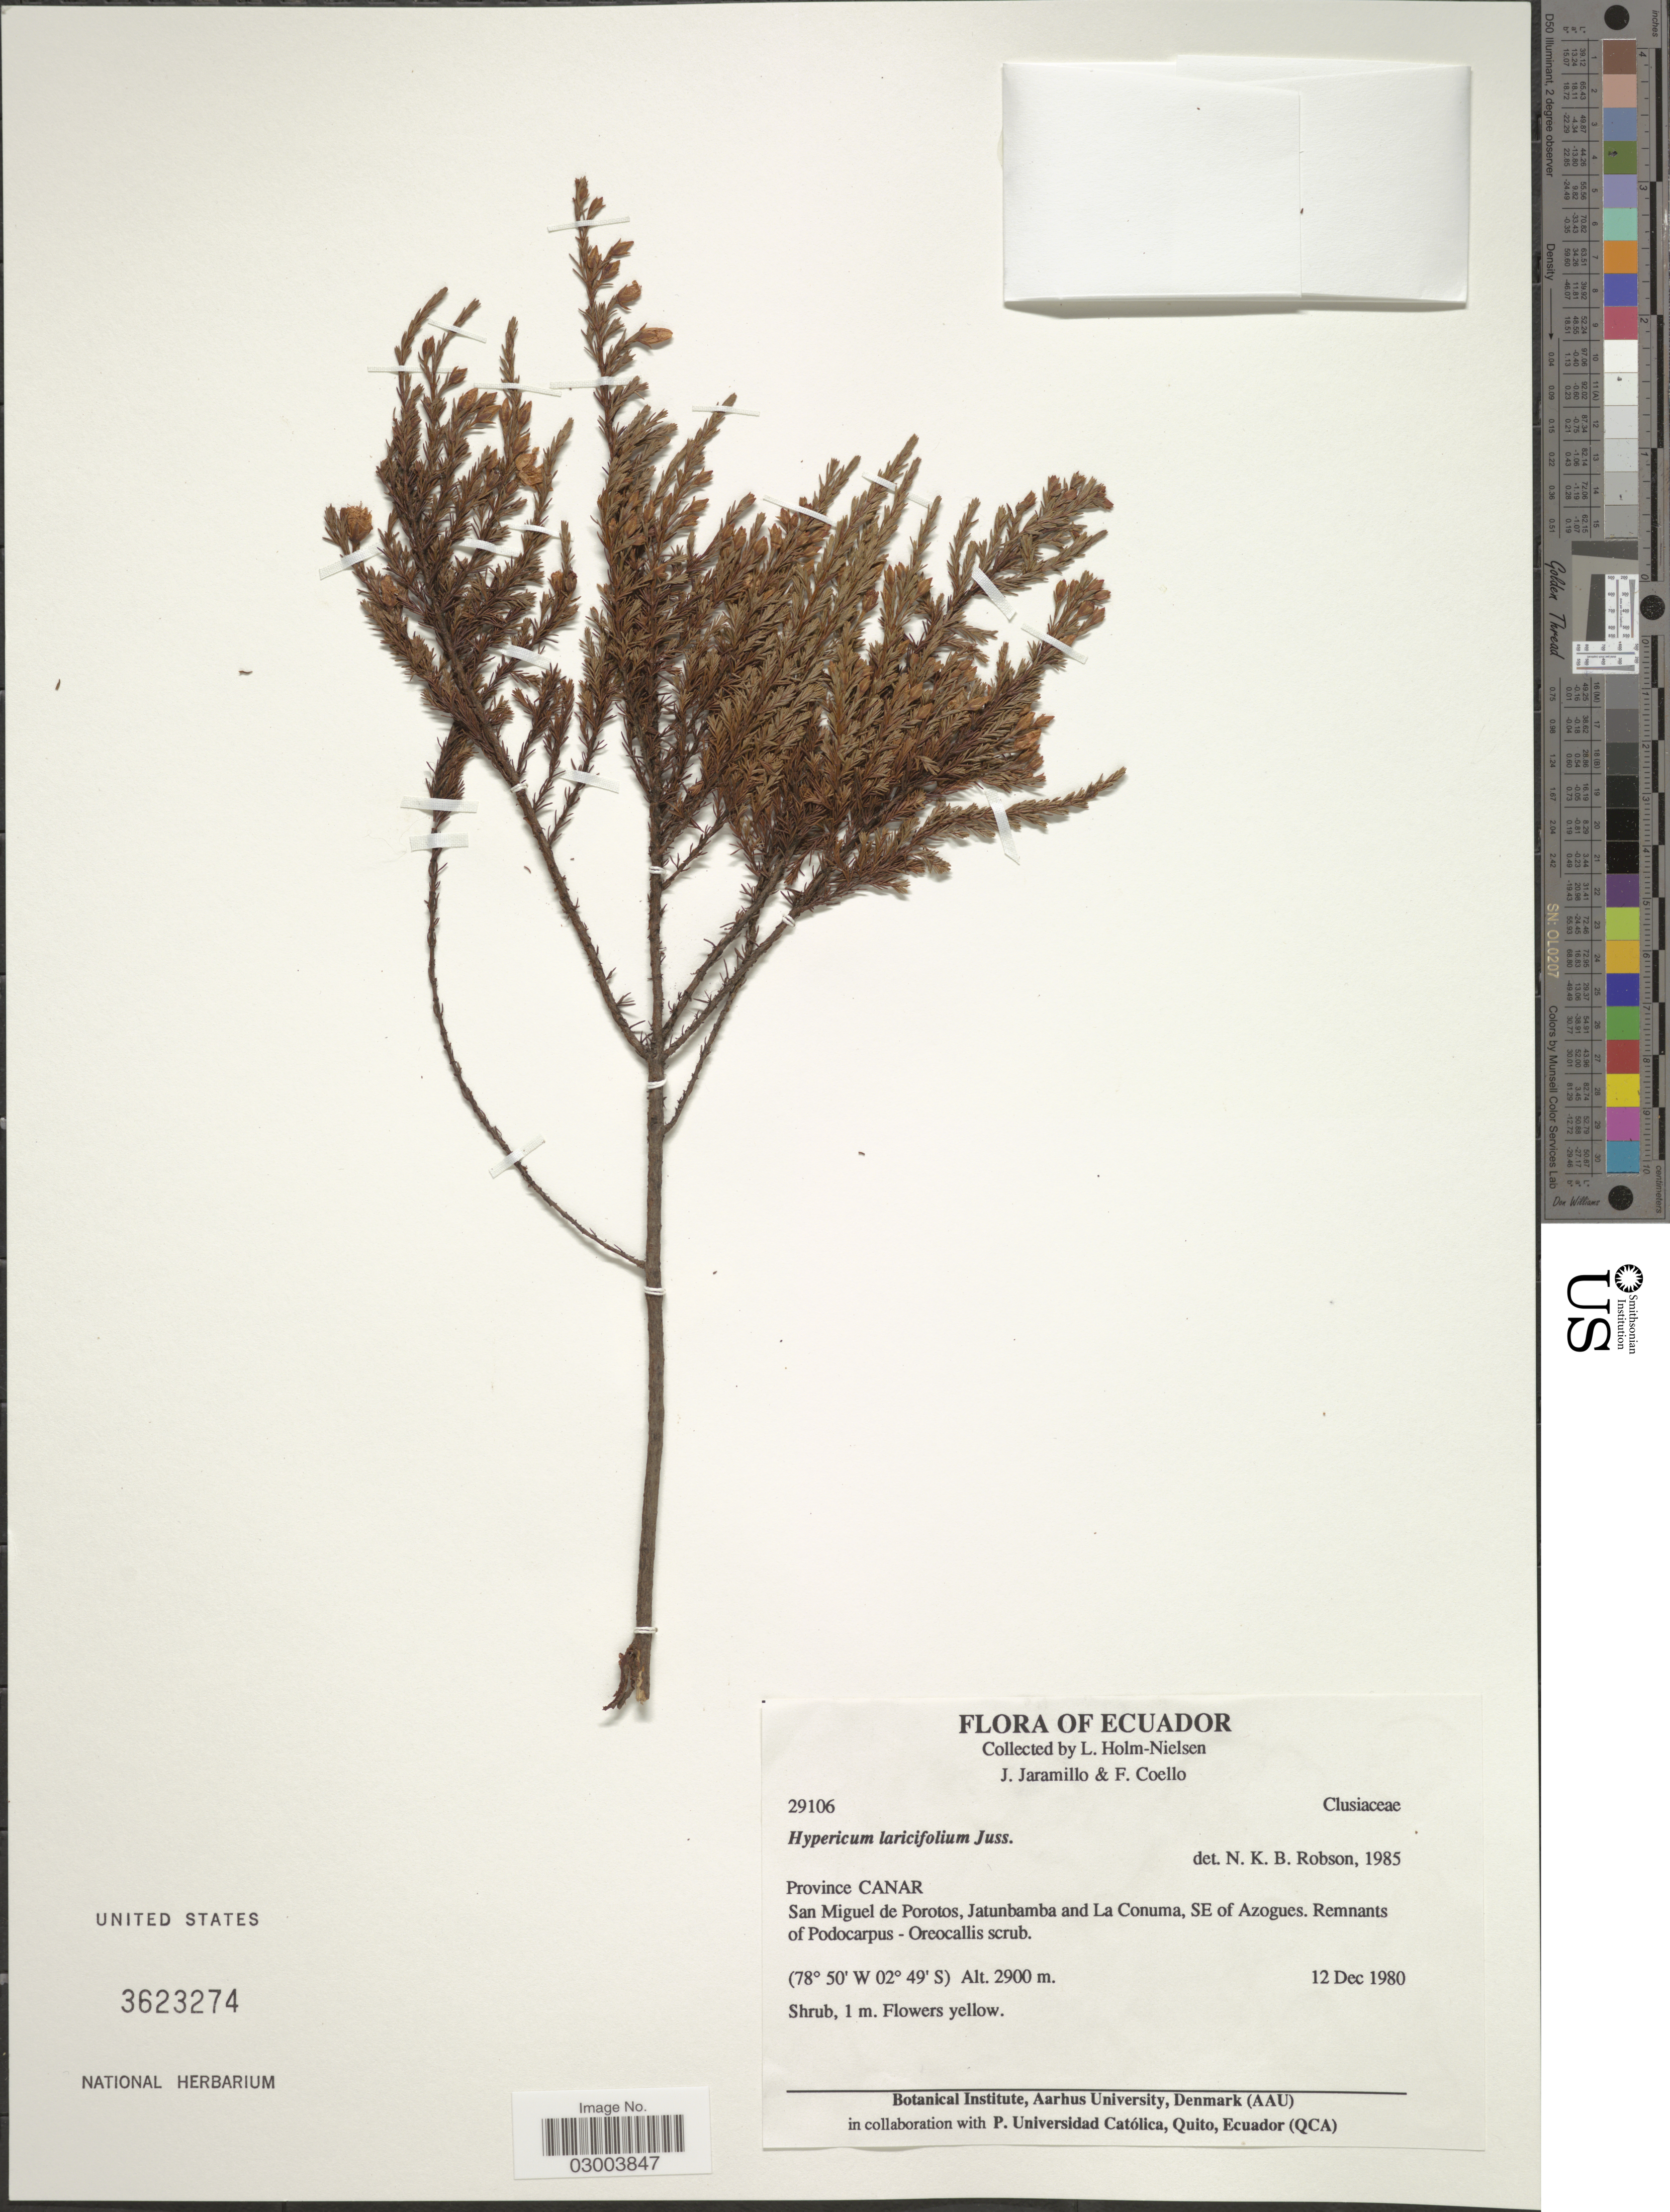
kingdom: Plantae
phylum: Tracheophyta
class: Magnoliopsida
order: Malpighiales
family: Hypericaceae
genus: Hypericum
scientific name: Hypericum laricifolium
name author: Juss.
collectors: L. Holm-Nielsen, J. Jaramillo & F. Coello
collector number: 29106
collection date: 1980-12-12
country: Ecuador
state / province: Cañar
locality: San Miguel de Porotos, Jatunbamba and La Conuma, SE of Azogues.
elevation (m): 2900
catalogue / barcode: US 3623274